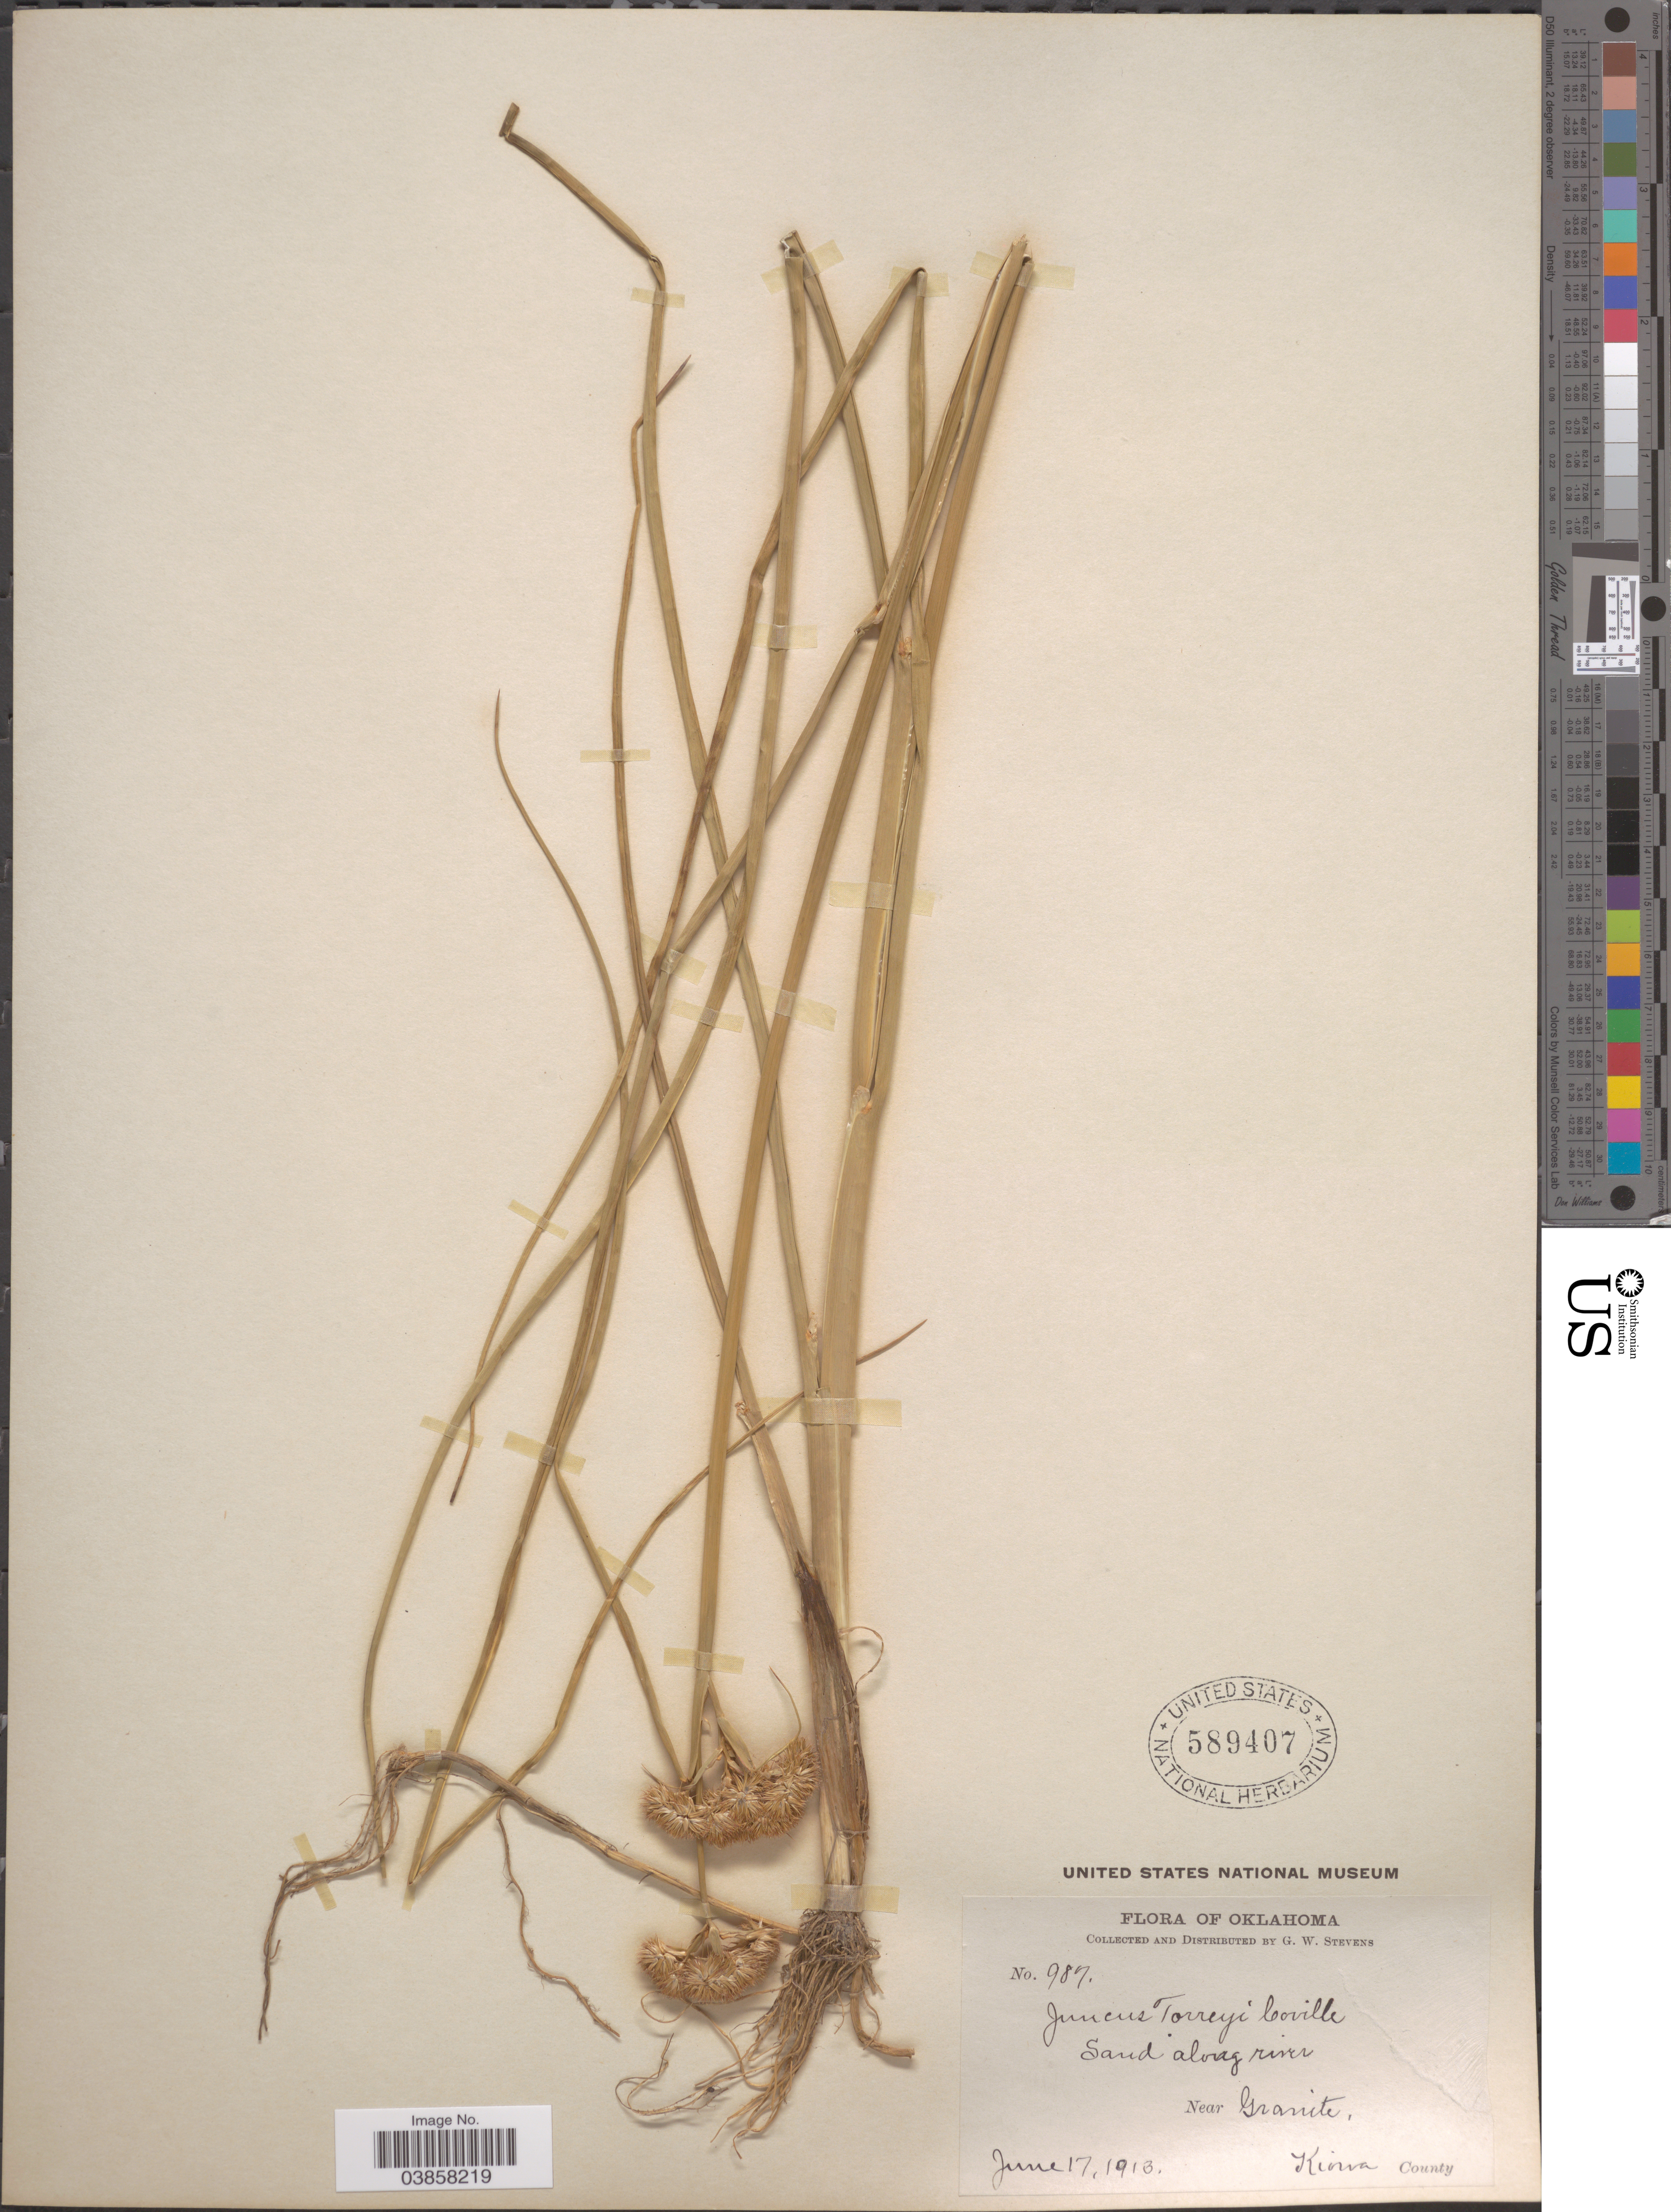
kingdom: Plantae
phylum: Tracheophyta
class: Liliopsida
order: Poales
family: Juncaceae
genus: Juncus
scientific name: Juncus torreyi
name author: Coville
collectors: G. W. Stevens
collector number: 987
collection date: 1913-06-17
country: United States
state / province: Oklahoma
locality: Near Granite. Kiowa County.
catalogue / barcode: US 589407